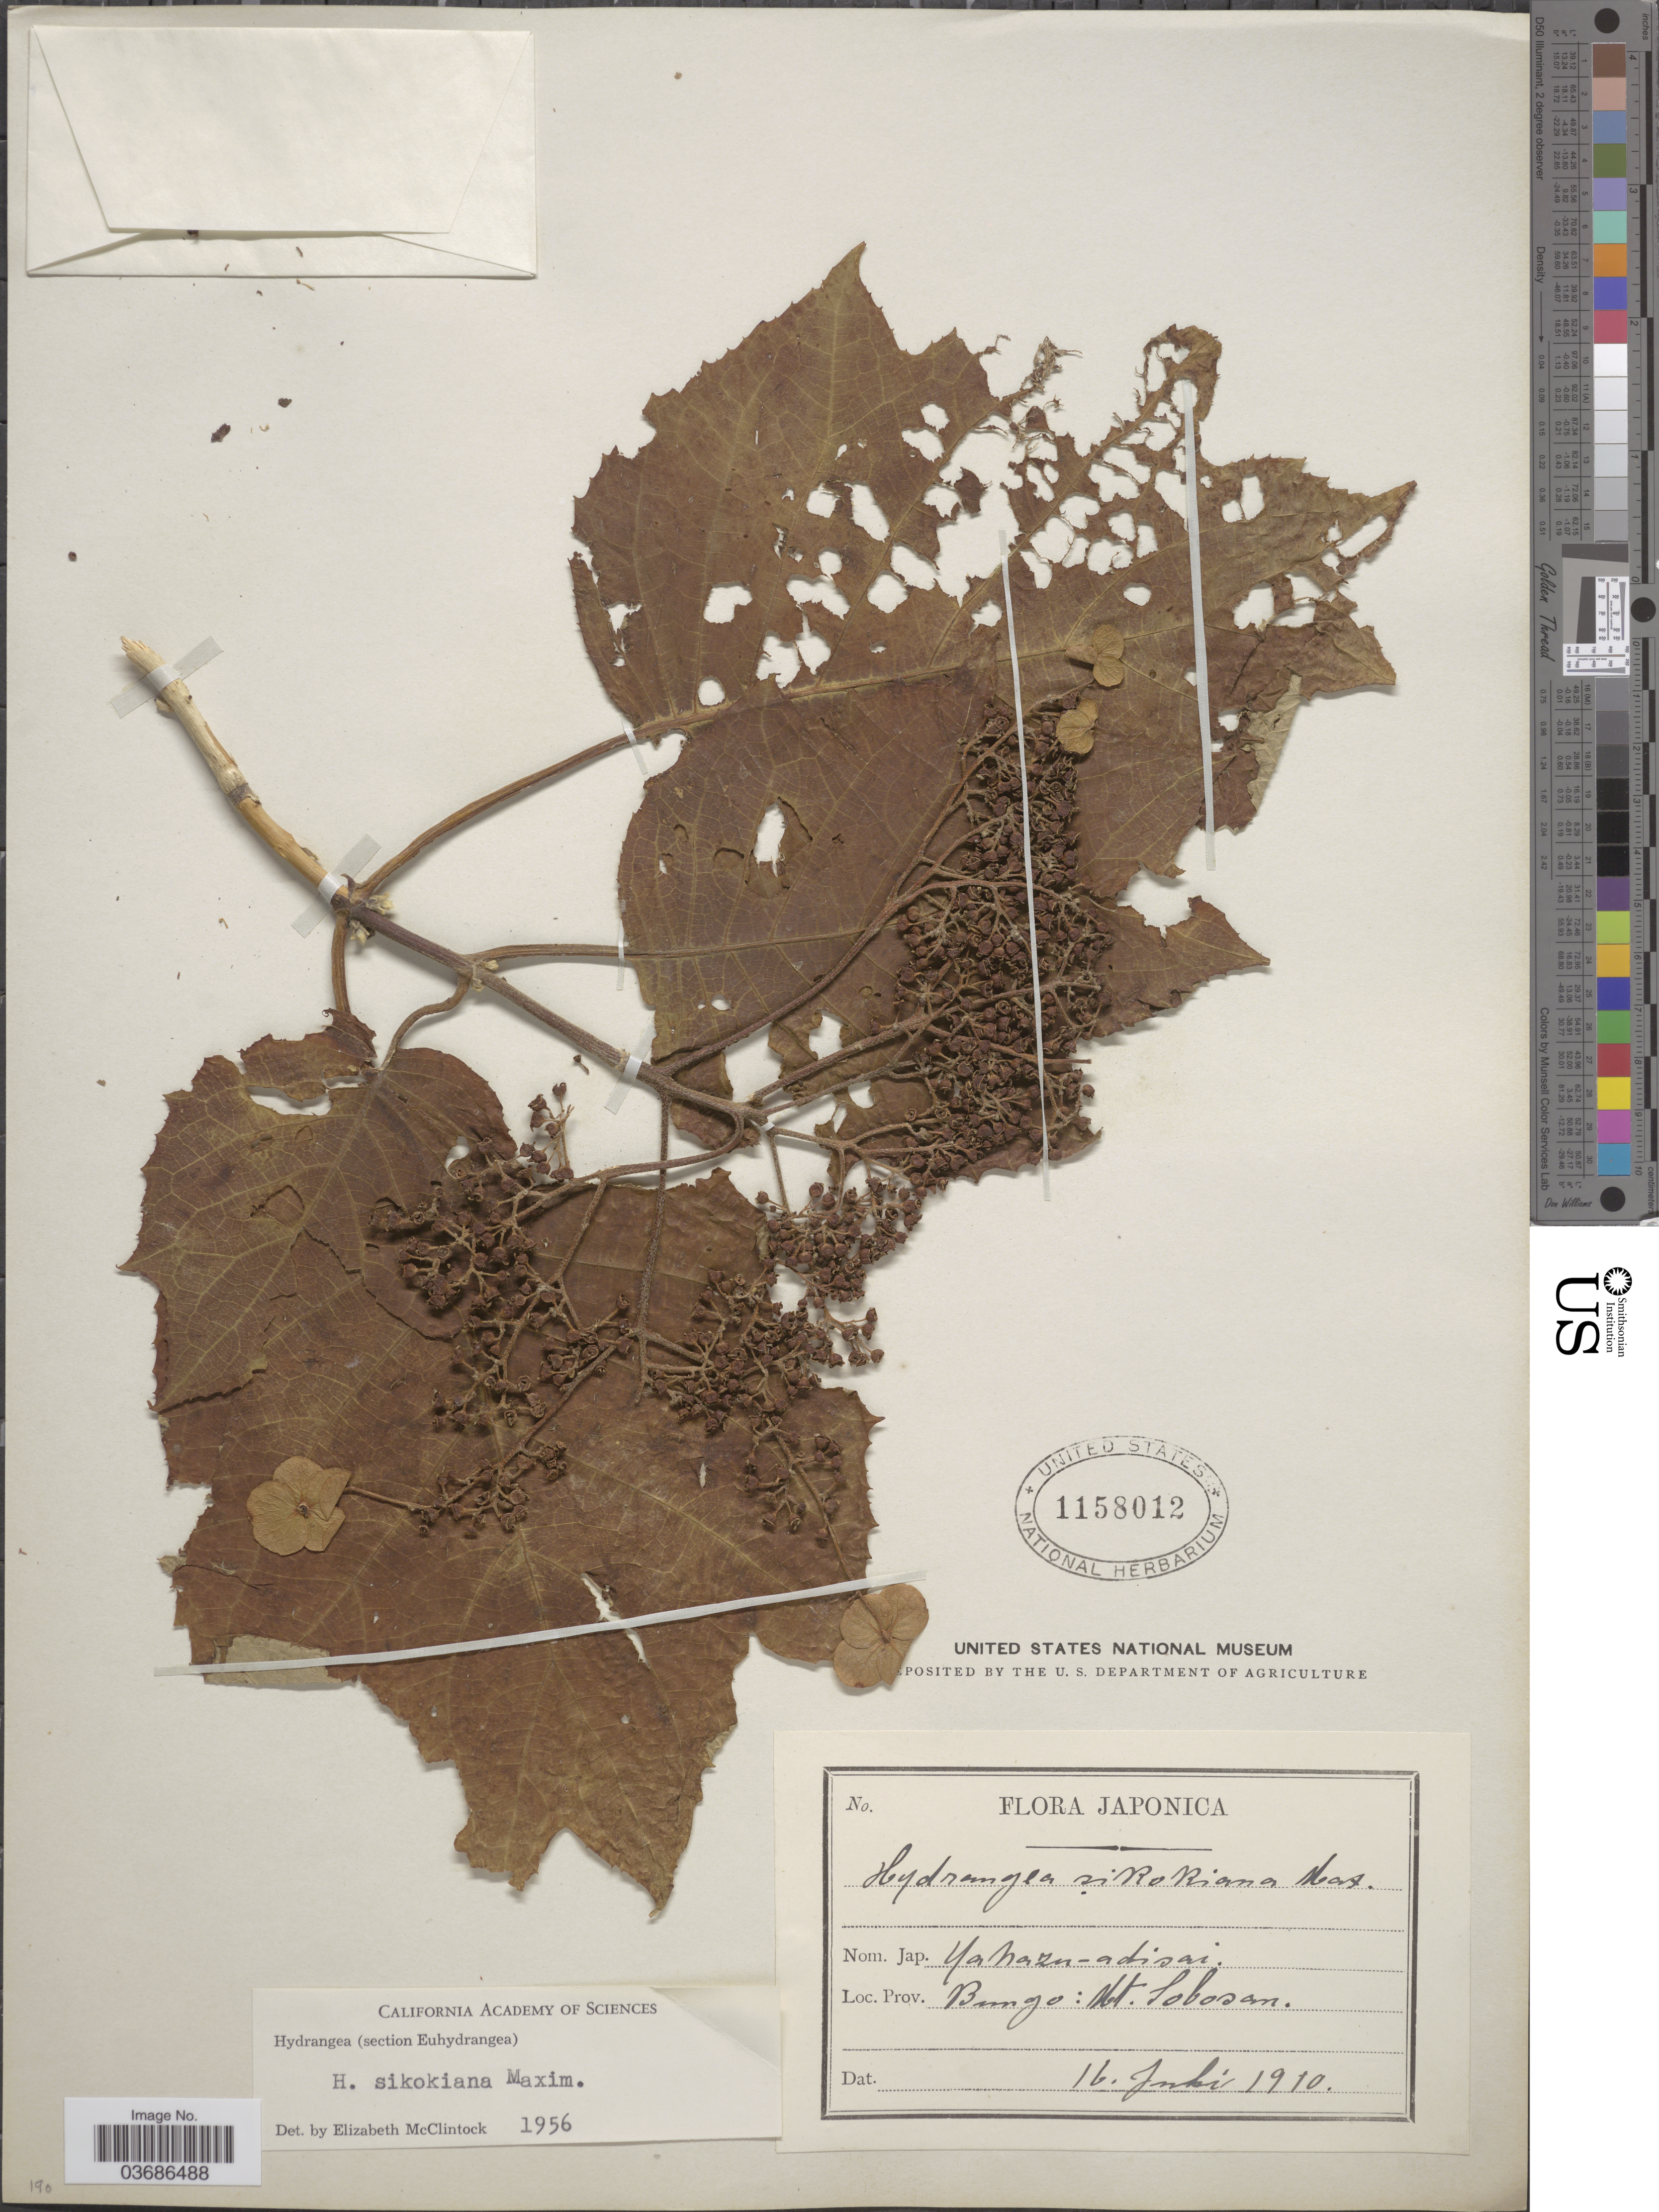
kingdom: Plantae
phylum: Tracheophyta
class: Magnoliopsida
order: Cornales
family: Hydrangeaceae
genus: Hydrangea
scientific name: Hydrangea sikokiana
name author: Maxim.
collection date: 1910-07-16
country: Japan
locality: Japonica. Bungo: Mt. Sobosan.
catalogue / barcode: US 1158012